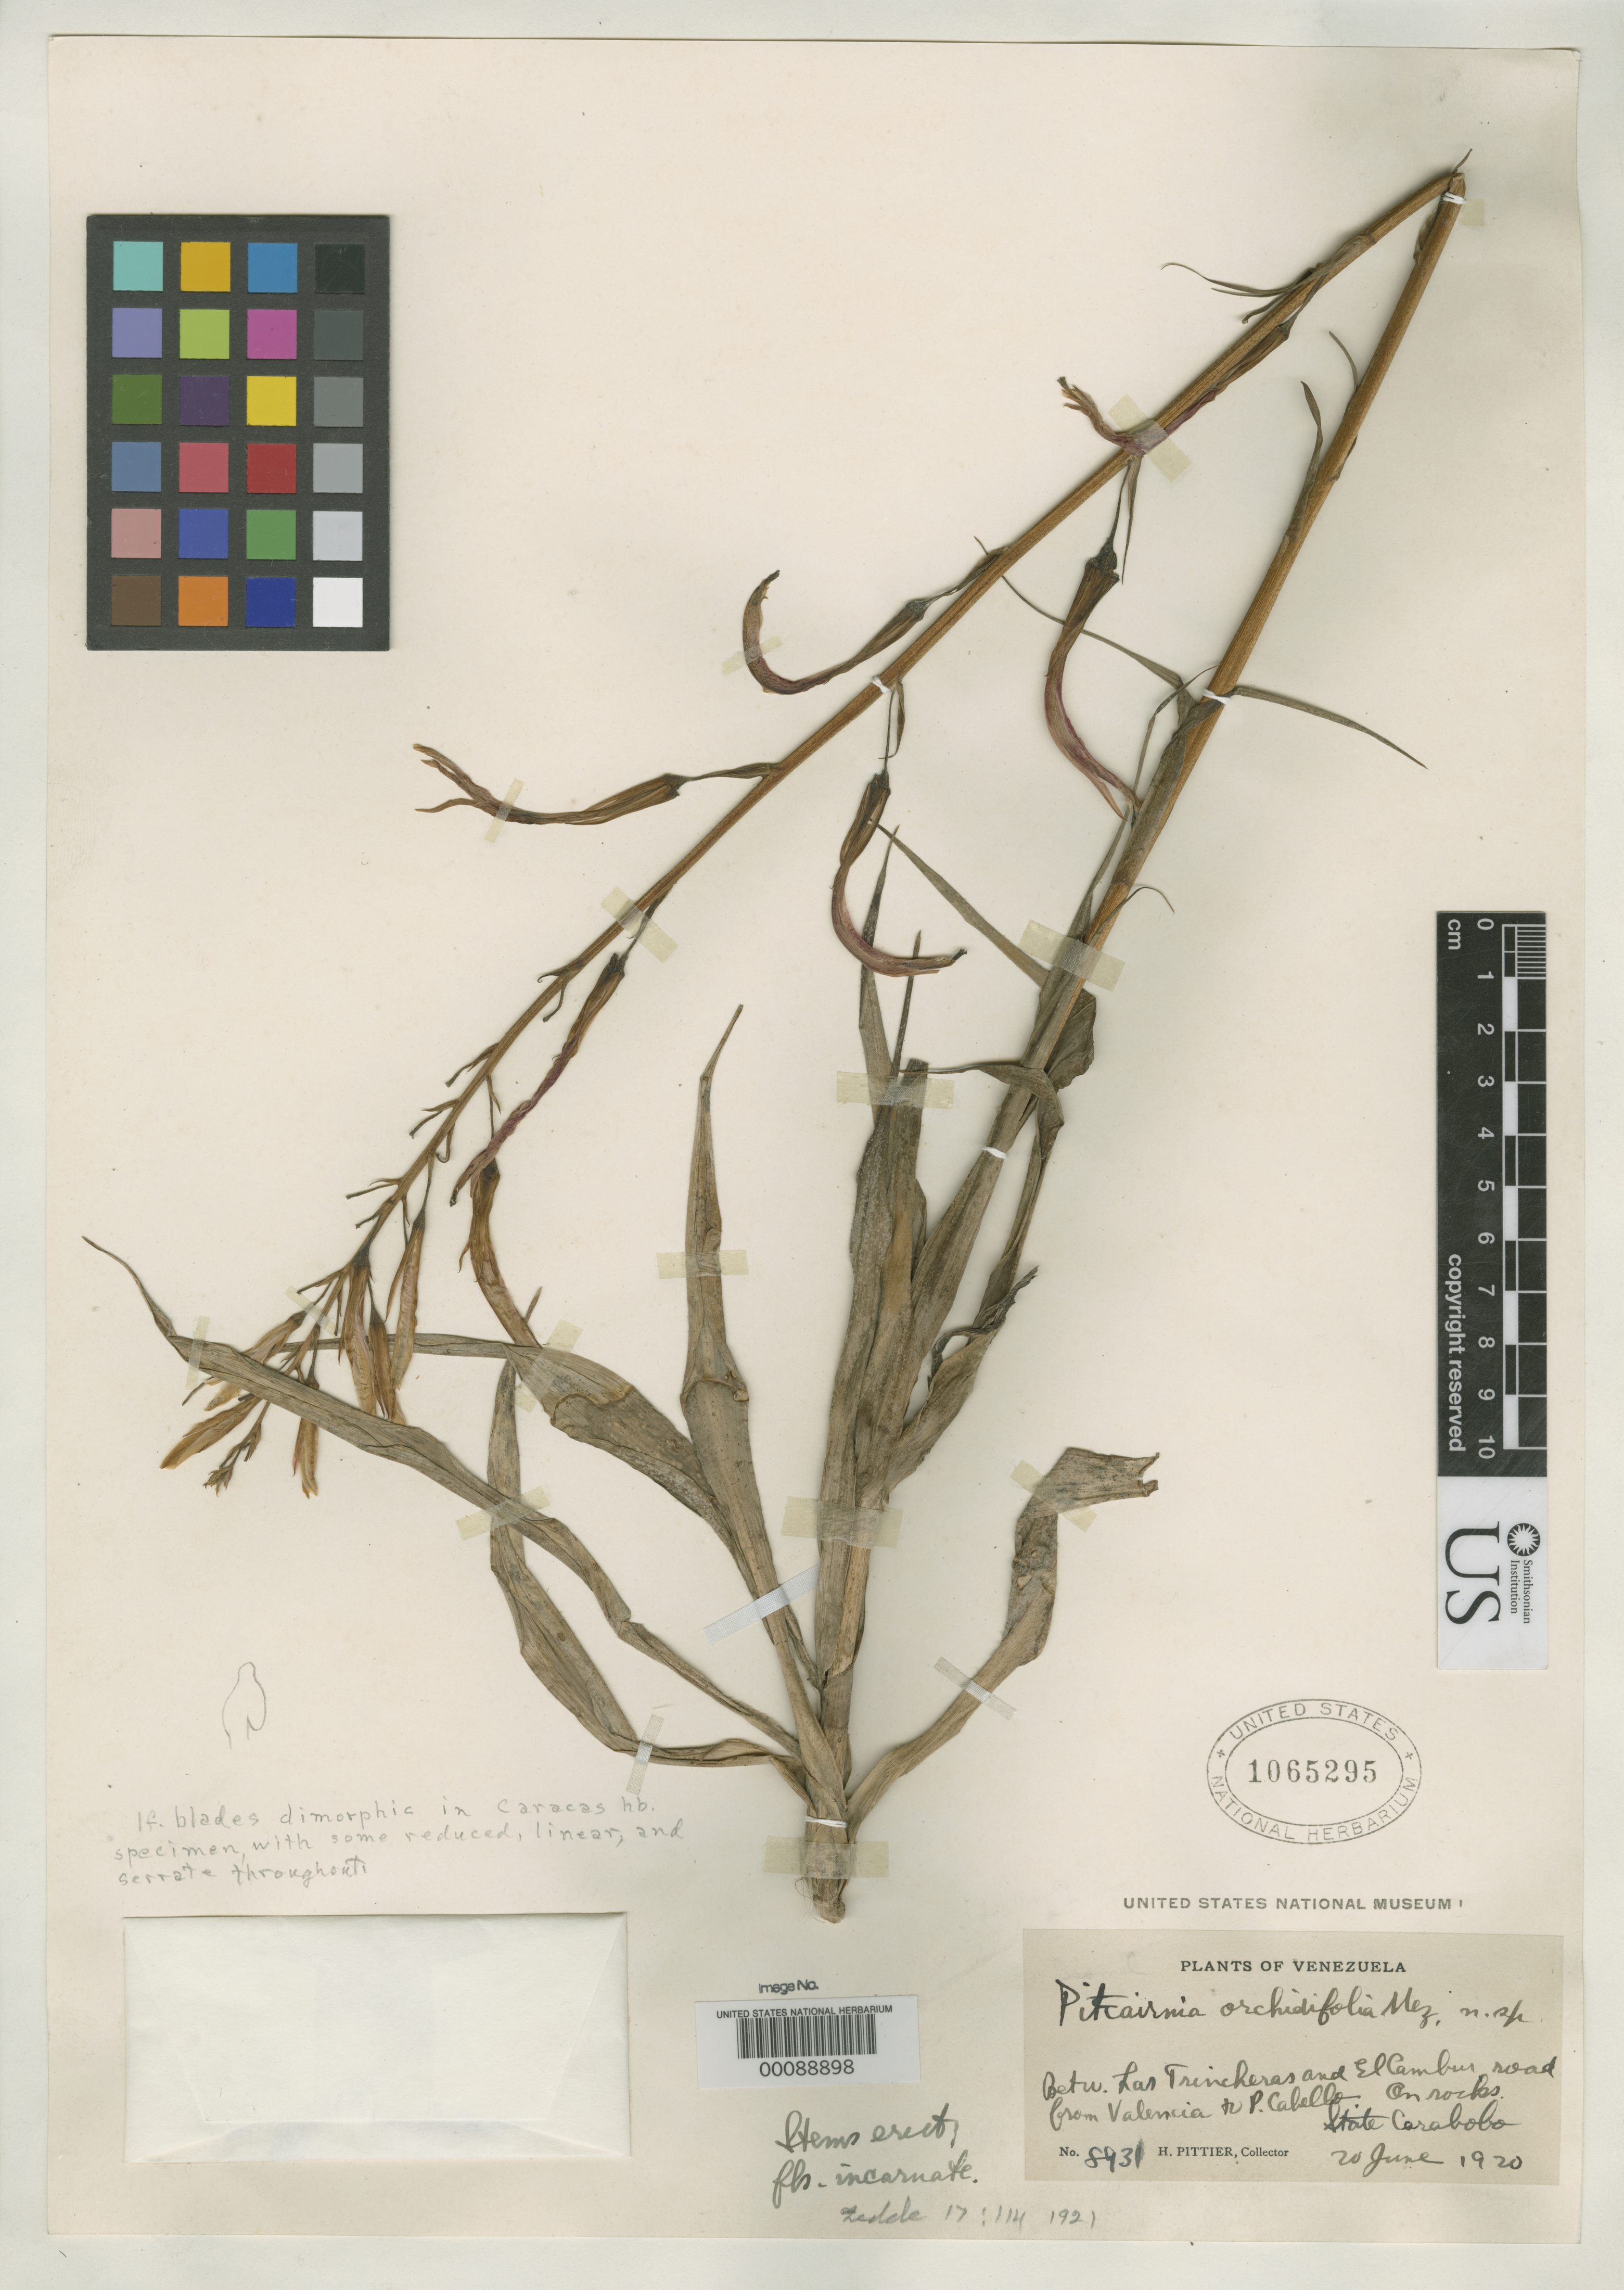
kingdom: Plantae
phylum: Tracheophyta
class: Liliopsida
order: Poales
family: Bromeliaceae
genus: Pitcairnia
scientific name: Pitcairnia orchidifolia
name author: Mez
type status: Isotype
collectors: H. F. Pittier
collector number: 8931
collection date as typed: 20 Jun 1920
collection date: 1920-06-20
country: Venezuela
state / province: Carabobo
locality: Between Las Trincheras and El Cambus, road from Valencia to Puerto Cabello.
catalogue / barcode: US 1065295